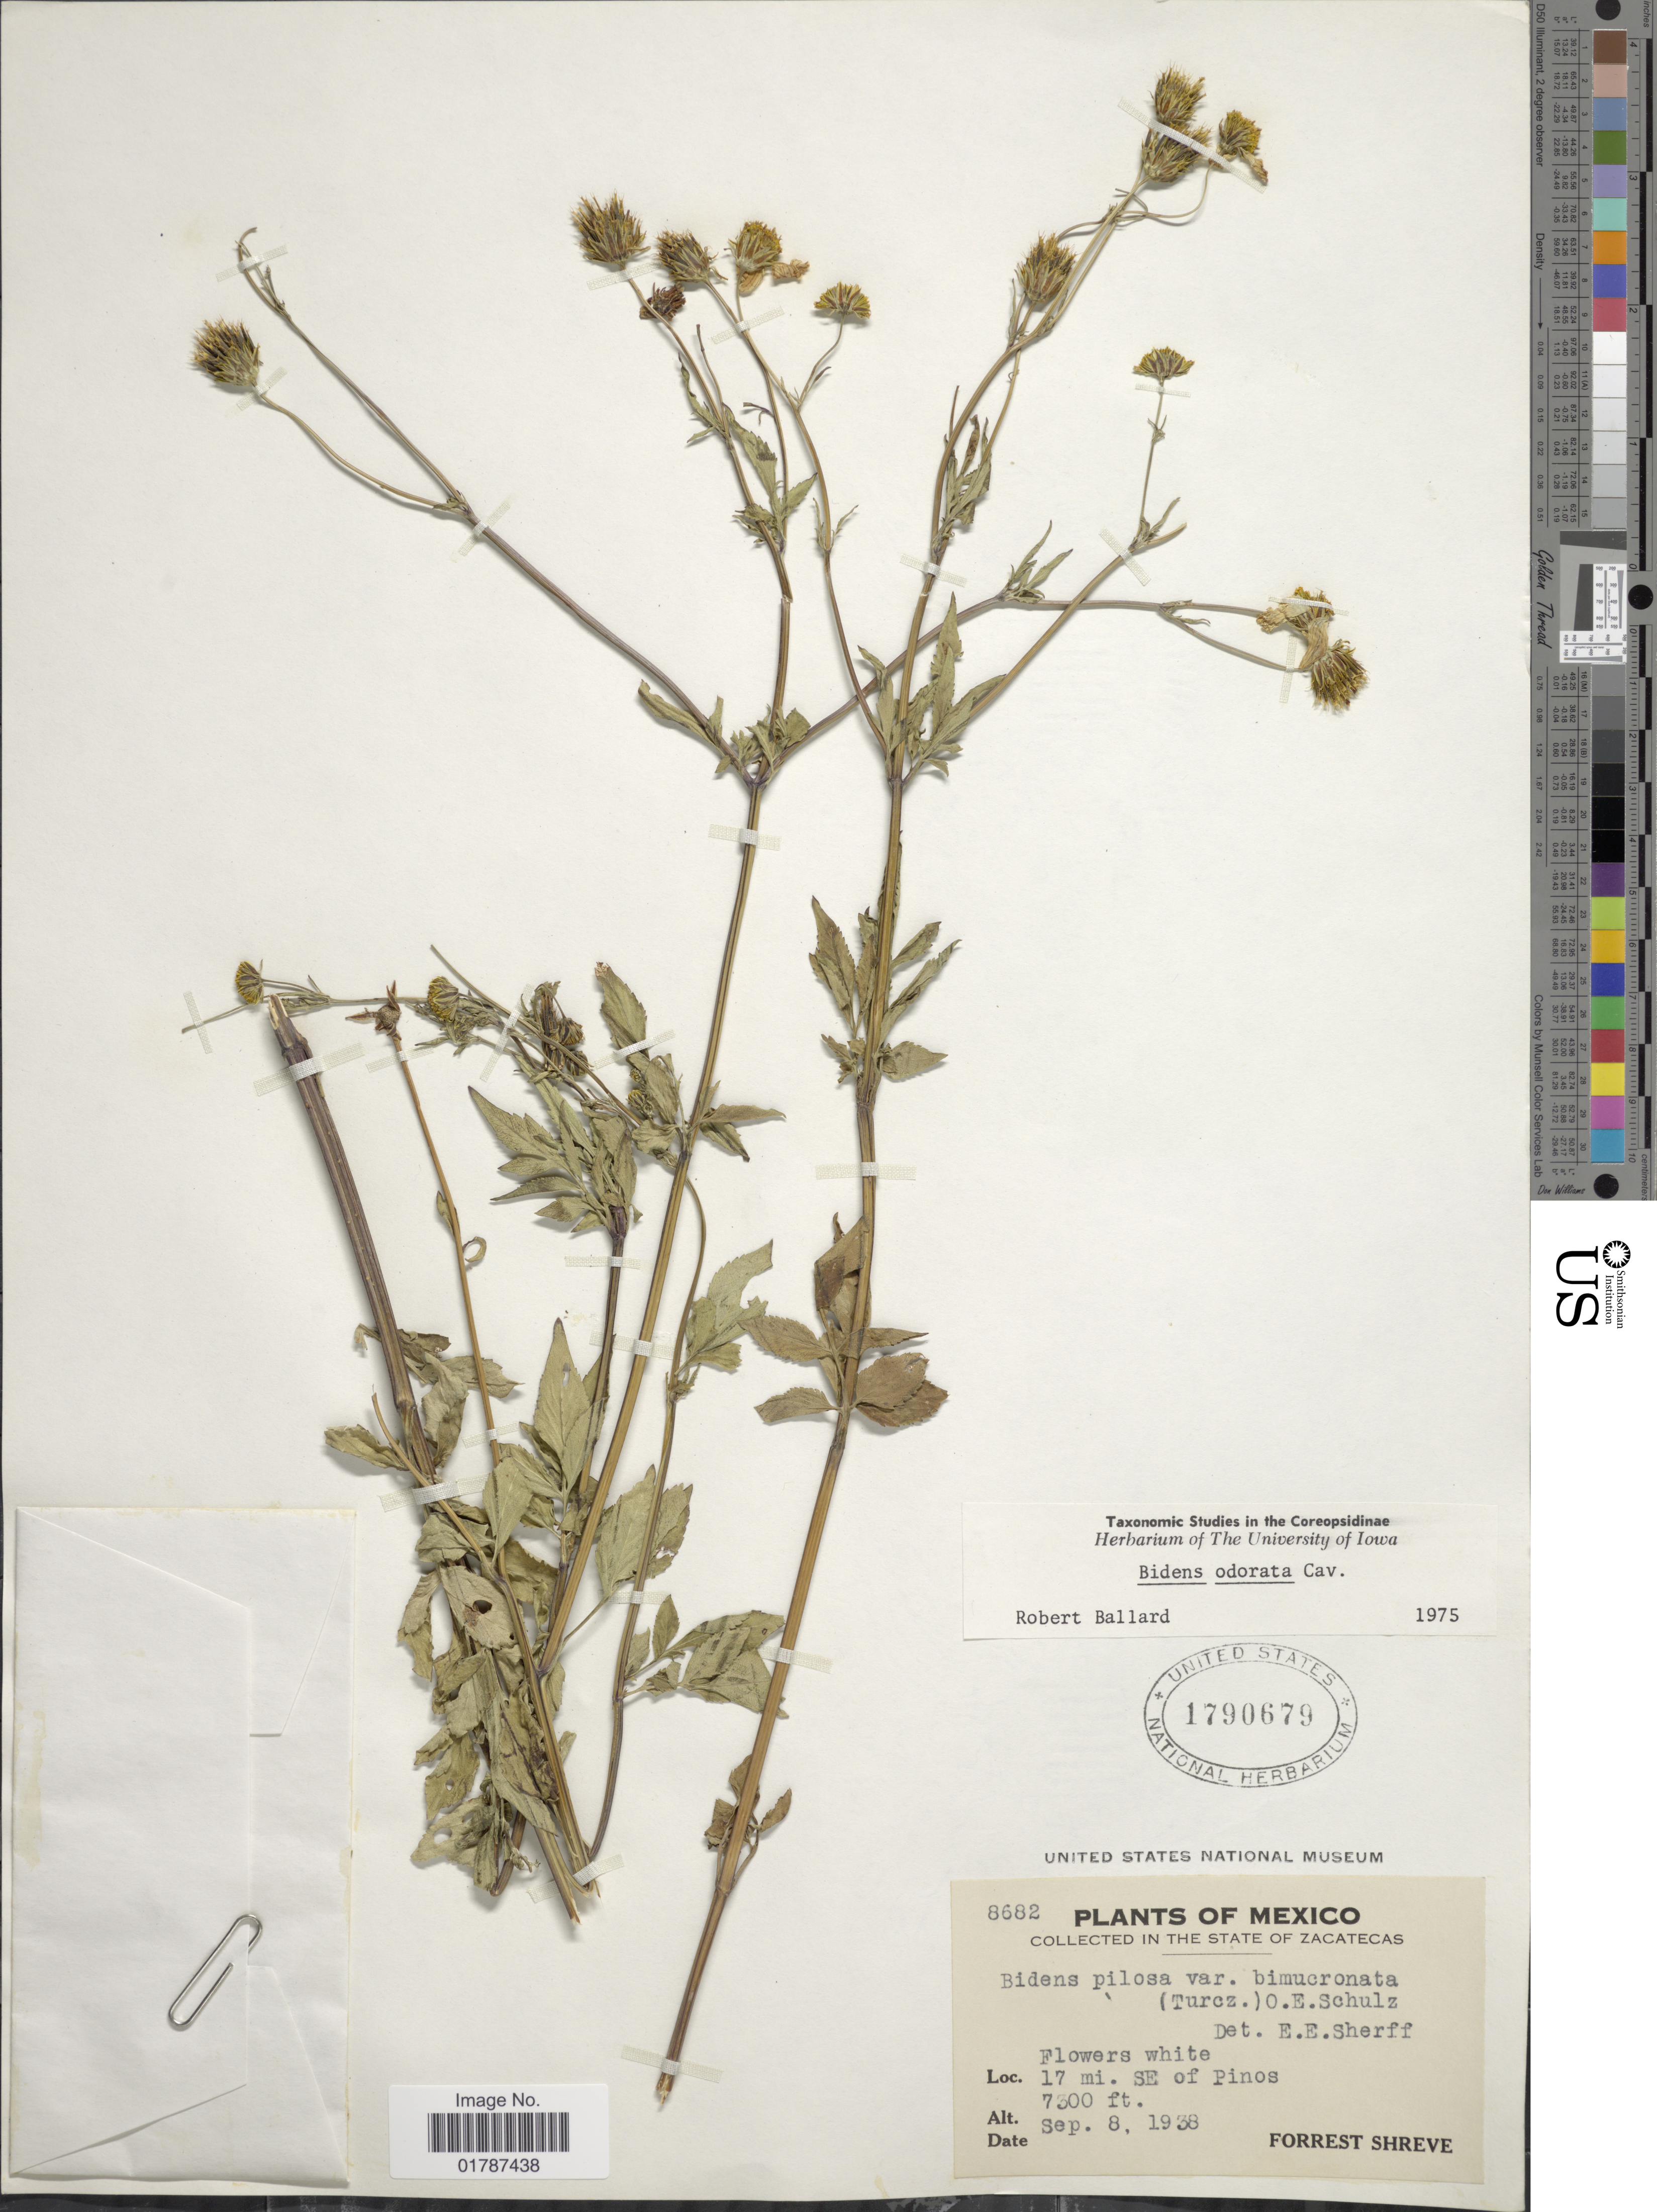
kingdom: Plantae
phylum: Tracheophyta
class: Magnoliopsida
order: Asterales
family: Asteraceae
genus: Bidens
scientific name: Bidens odorata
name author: Cav.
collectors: F. Shreve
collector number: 8682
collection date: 1938-09-08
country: Mexico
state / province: Zacatecas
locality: In The State of Zacatecas, 17 mi. SE of Pinos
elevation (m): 2225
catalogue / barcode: US 1790679